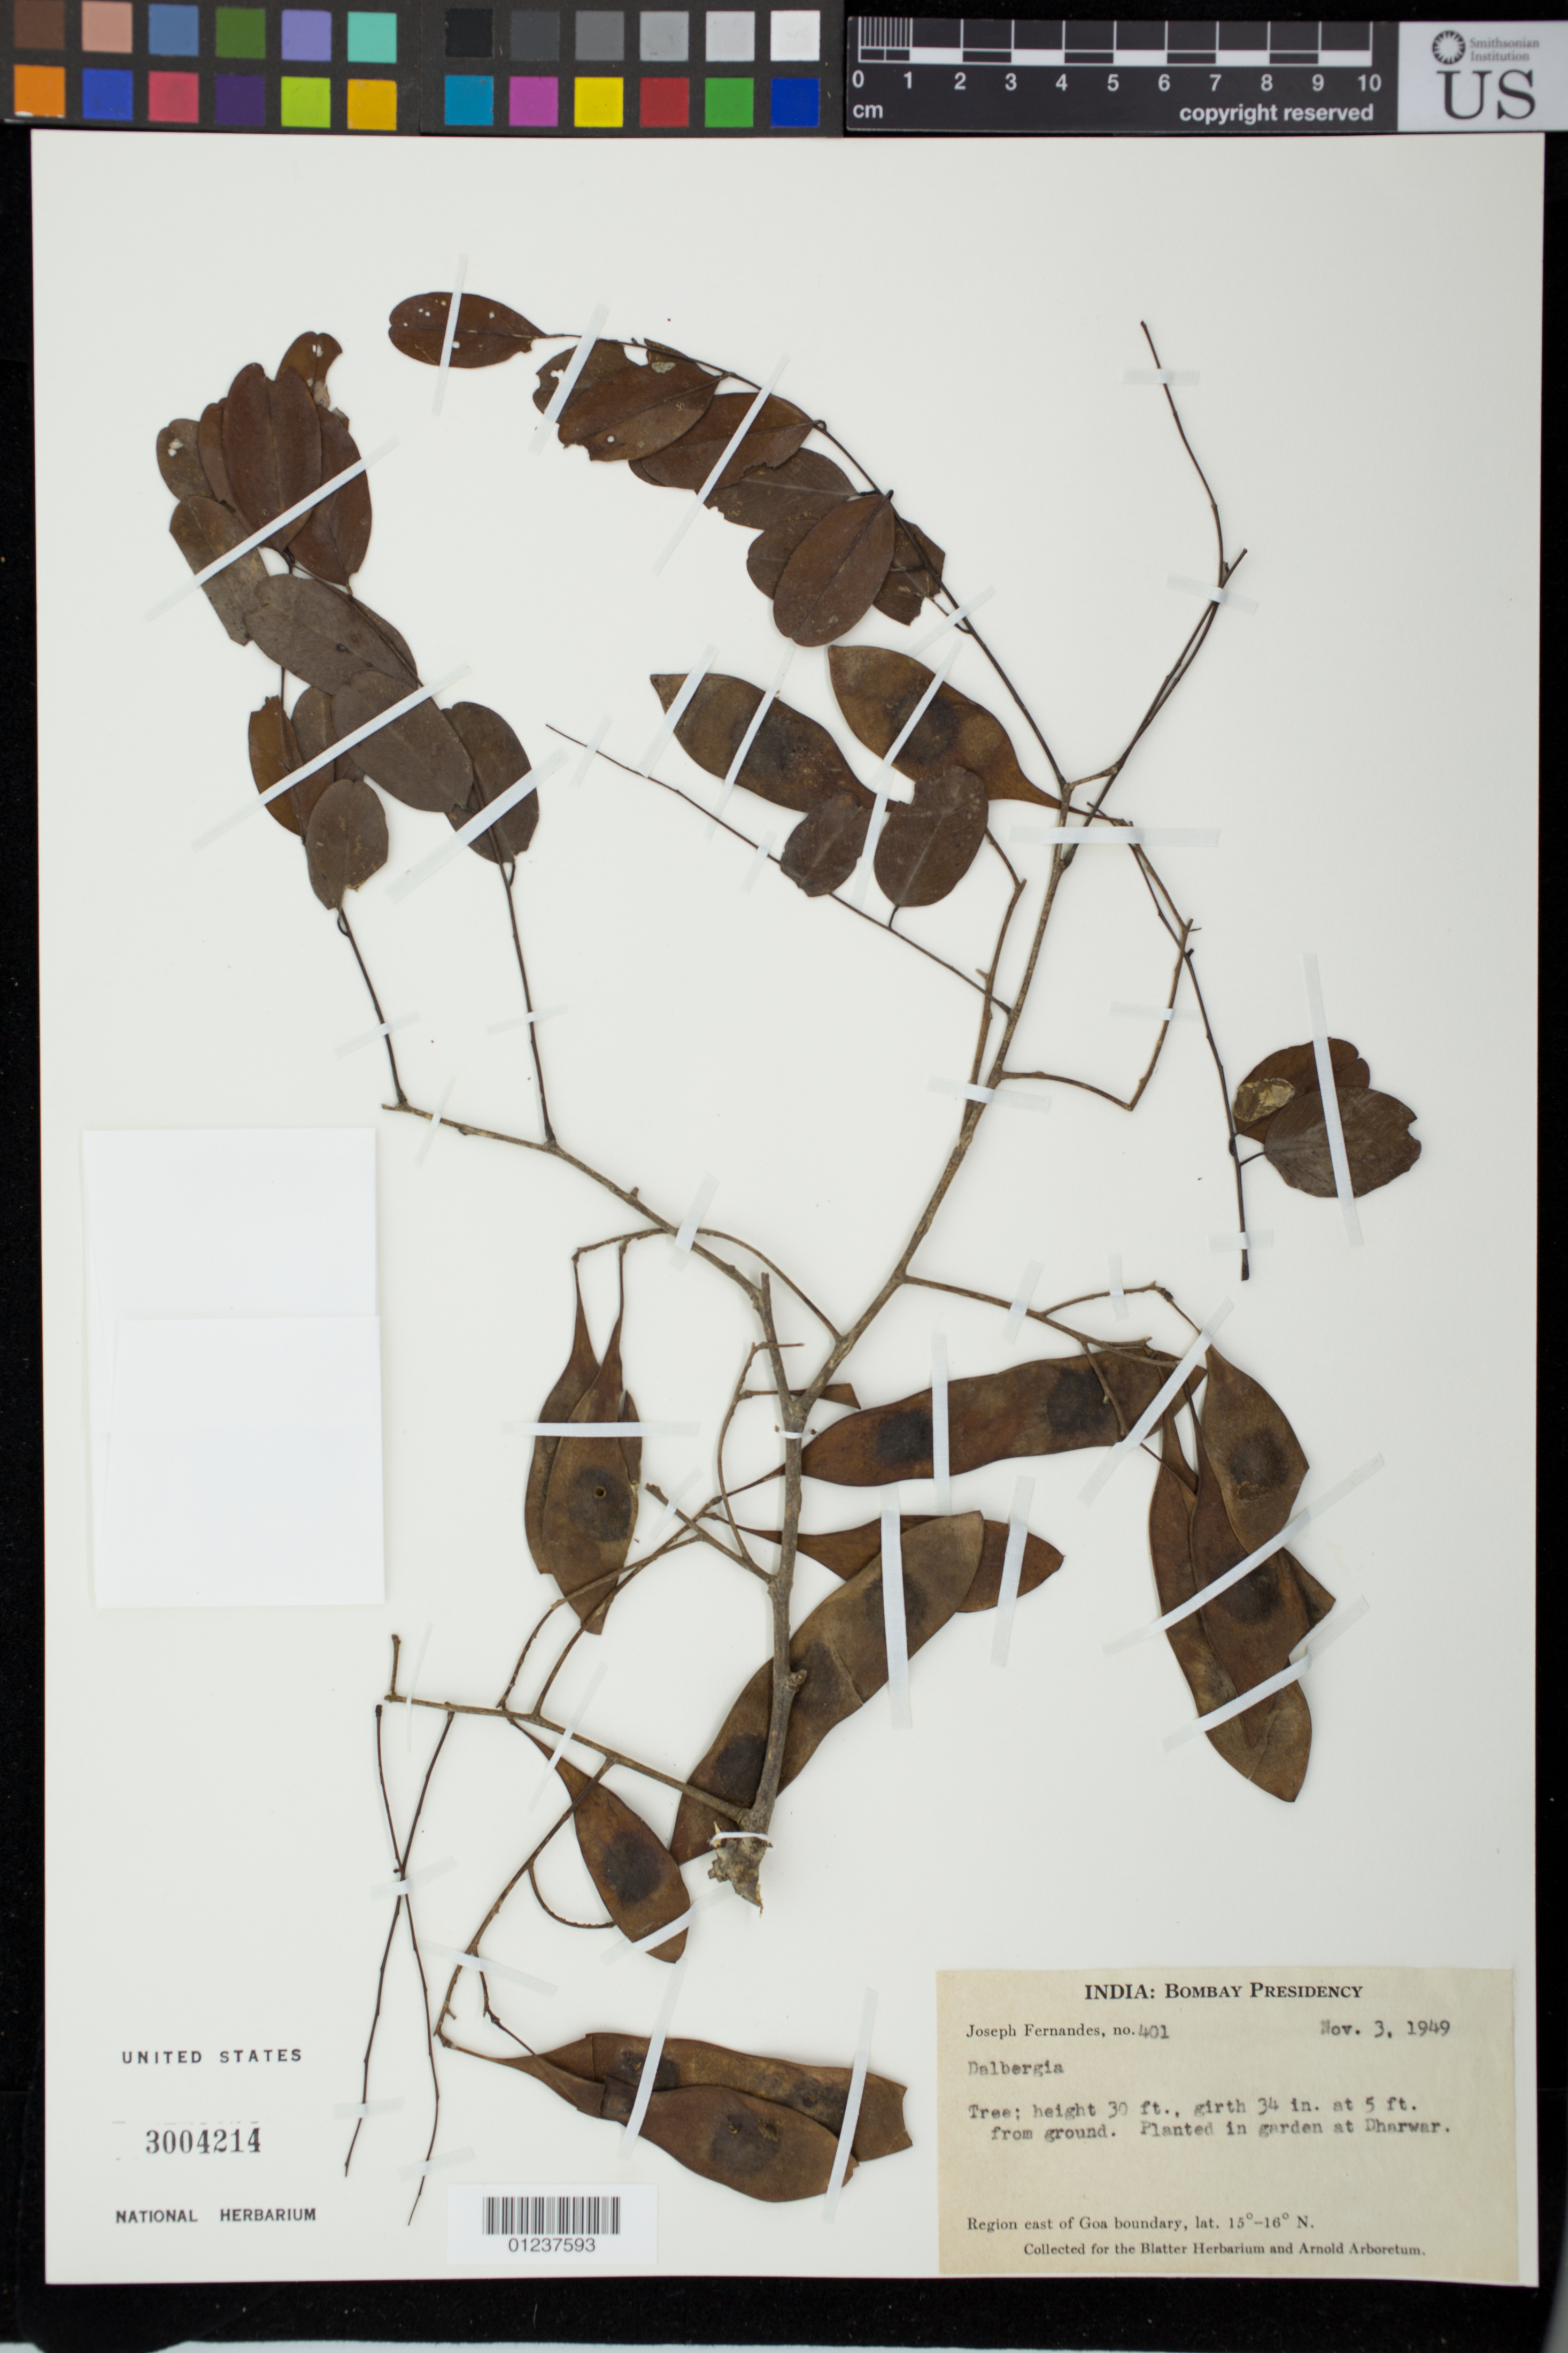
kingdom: Plantae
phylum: Tracheophyta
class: Magnoliopsida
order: Fabales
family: Fabaceae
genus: Dalbergia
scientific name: Dalbergia sp.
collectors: J. Fernandes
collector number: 401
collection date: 1949-11-03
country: India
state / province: Karnataka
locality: Region east of Goa boundary, Planted in garden at Dharwar.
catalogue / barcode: US 3004214